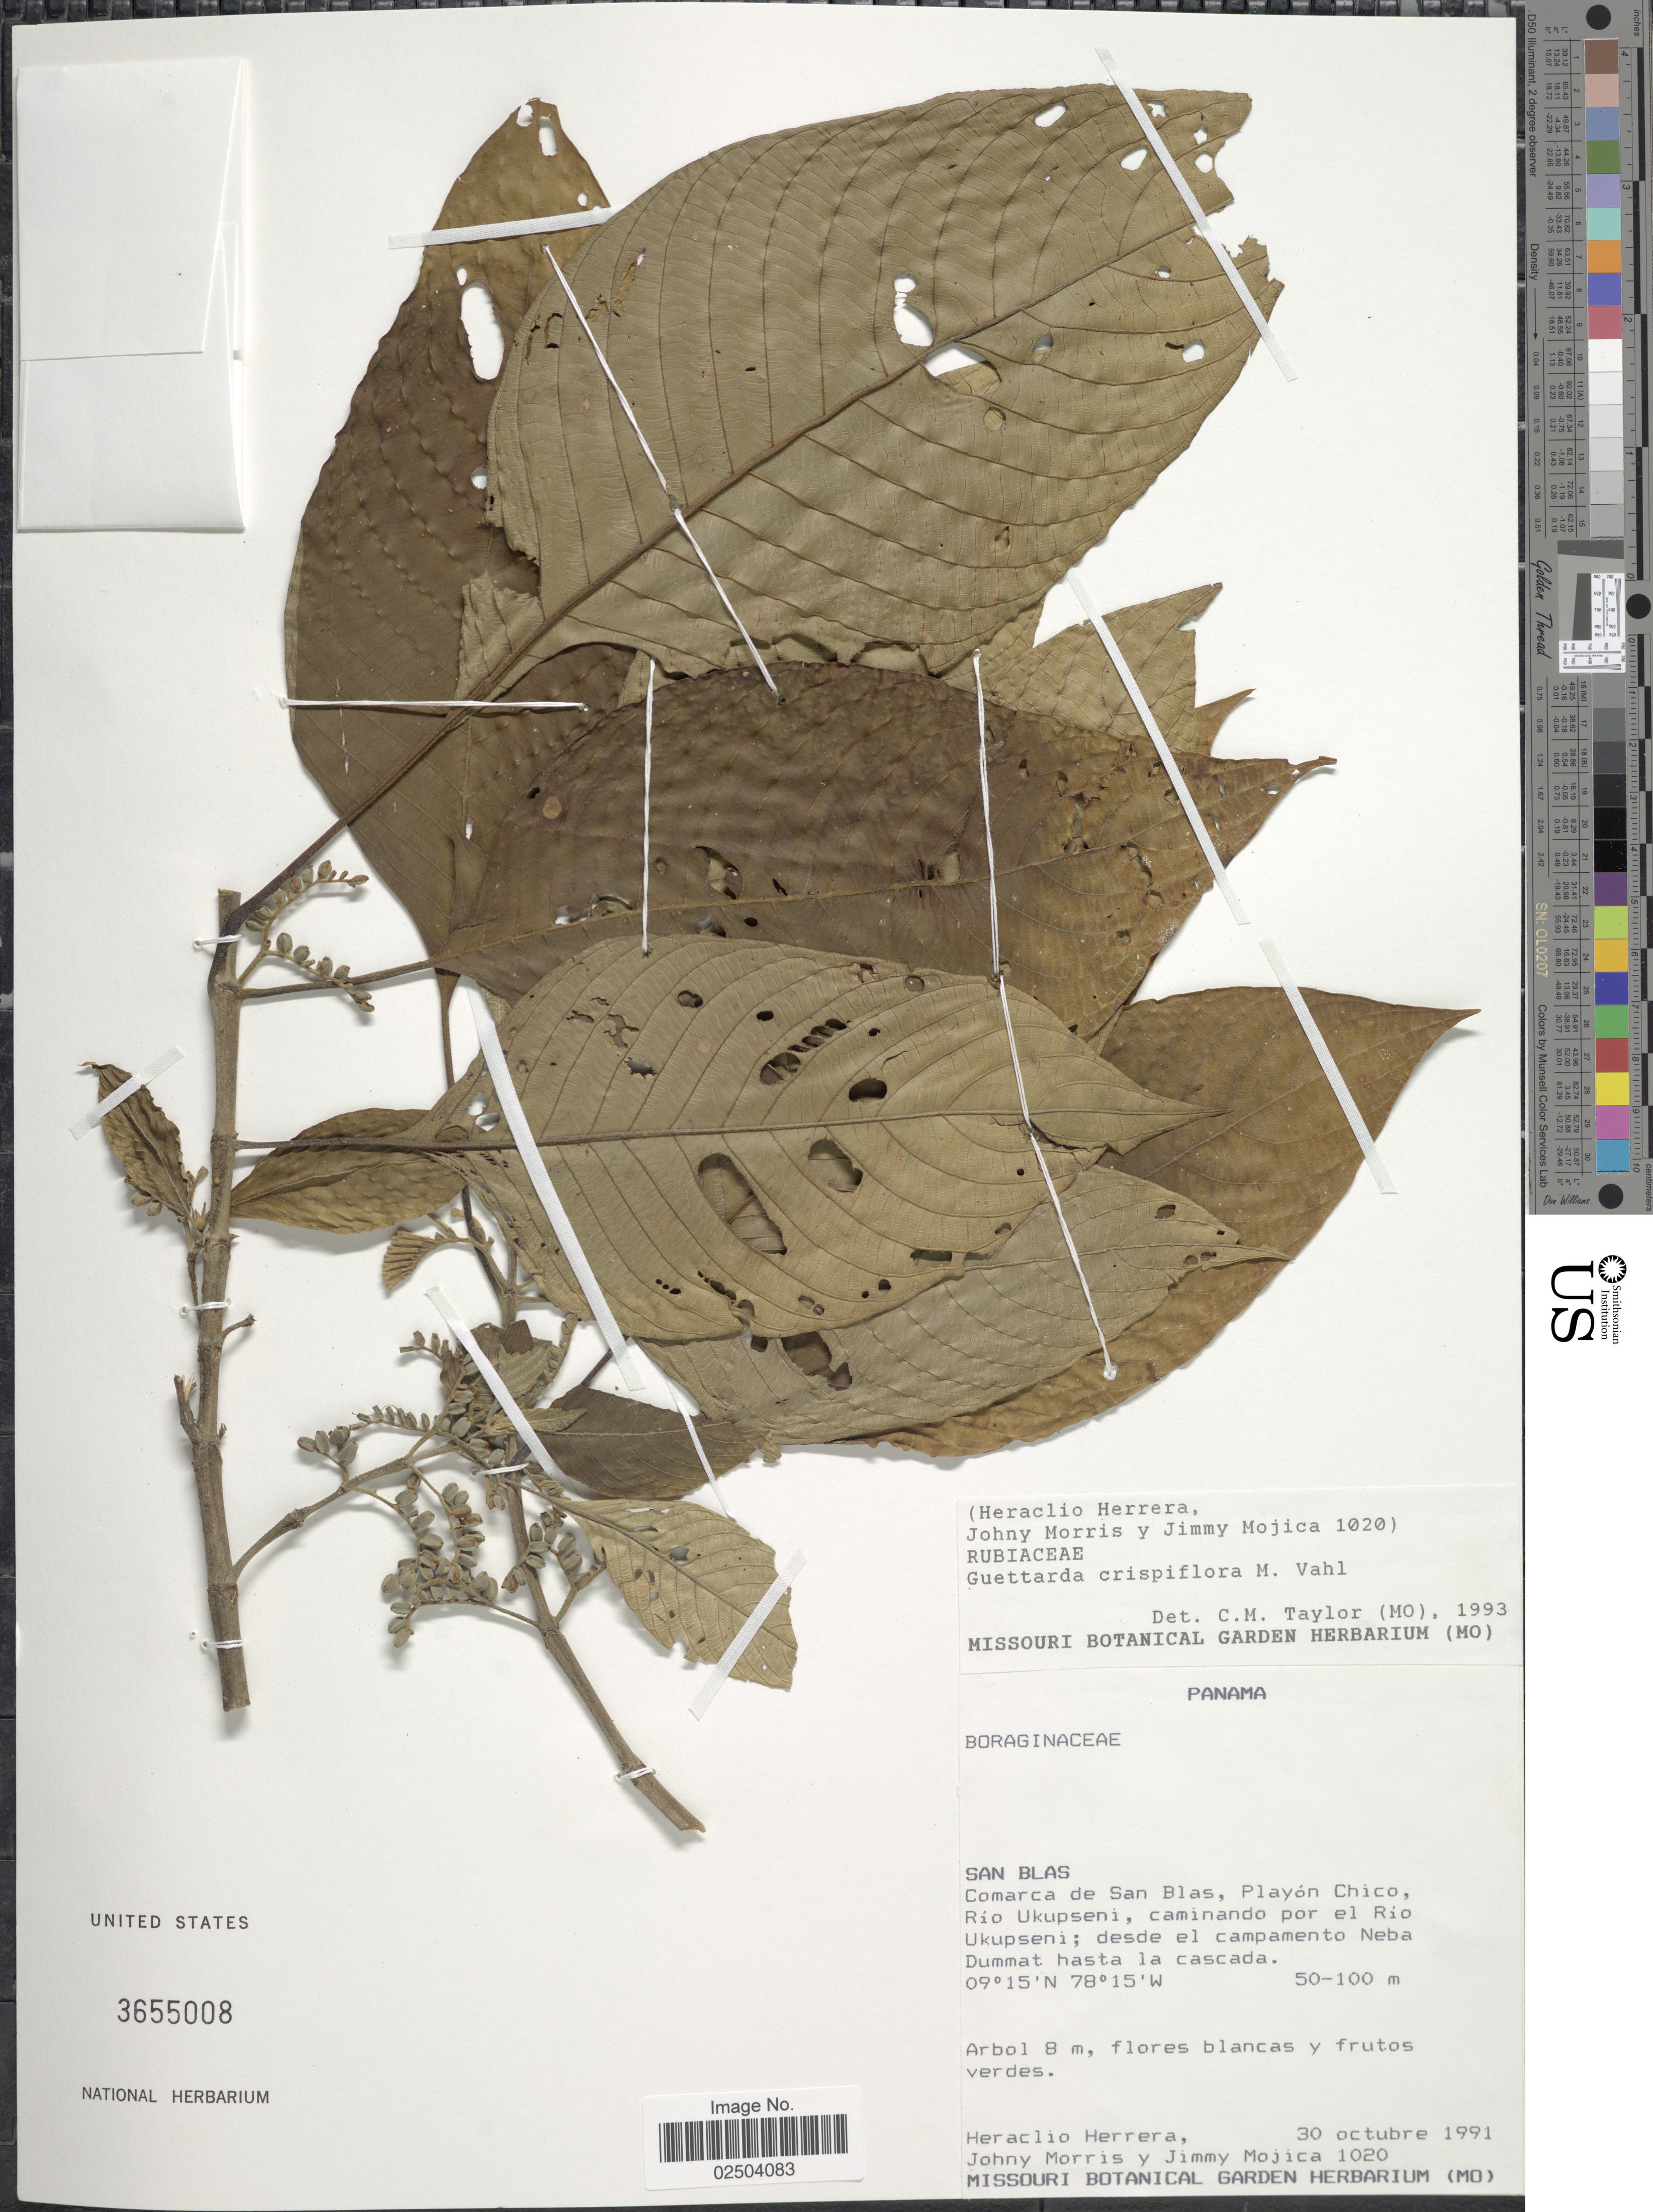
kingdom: Plantae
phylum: Tracheophyta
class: Magnoliopsida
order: Gentianales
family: Rubiaceae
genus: Guettarda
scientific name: Guettarda crispiflora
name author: Vahl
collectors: H. Herrera, J. Morris & J. Mojica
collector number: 1020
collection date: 1991-10-30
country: Panama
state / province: Kuna Yala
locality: San Blas. Comarca de San Blas, Playon Chico, Rio Ukupseni, caminando por el Rio Ukupseni; desde el campamento Neba Dummat hasta la cascada.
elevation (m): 50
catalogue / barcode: US 3655008